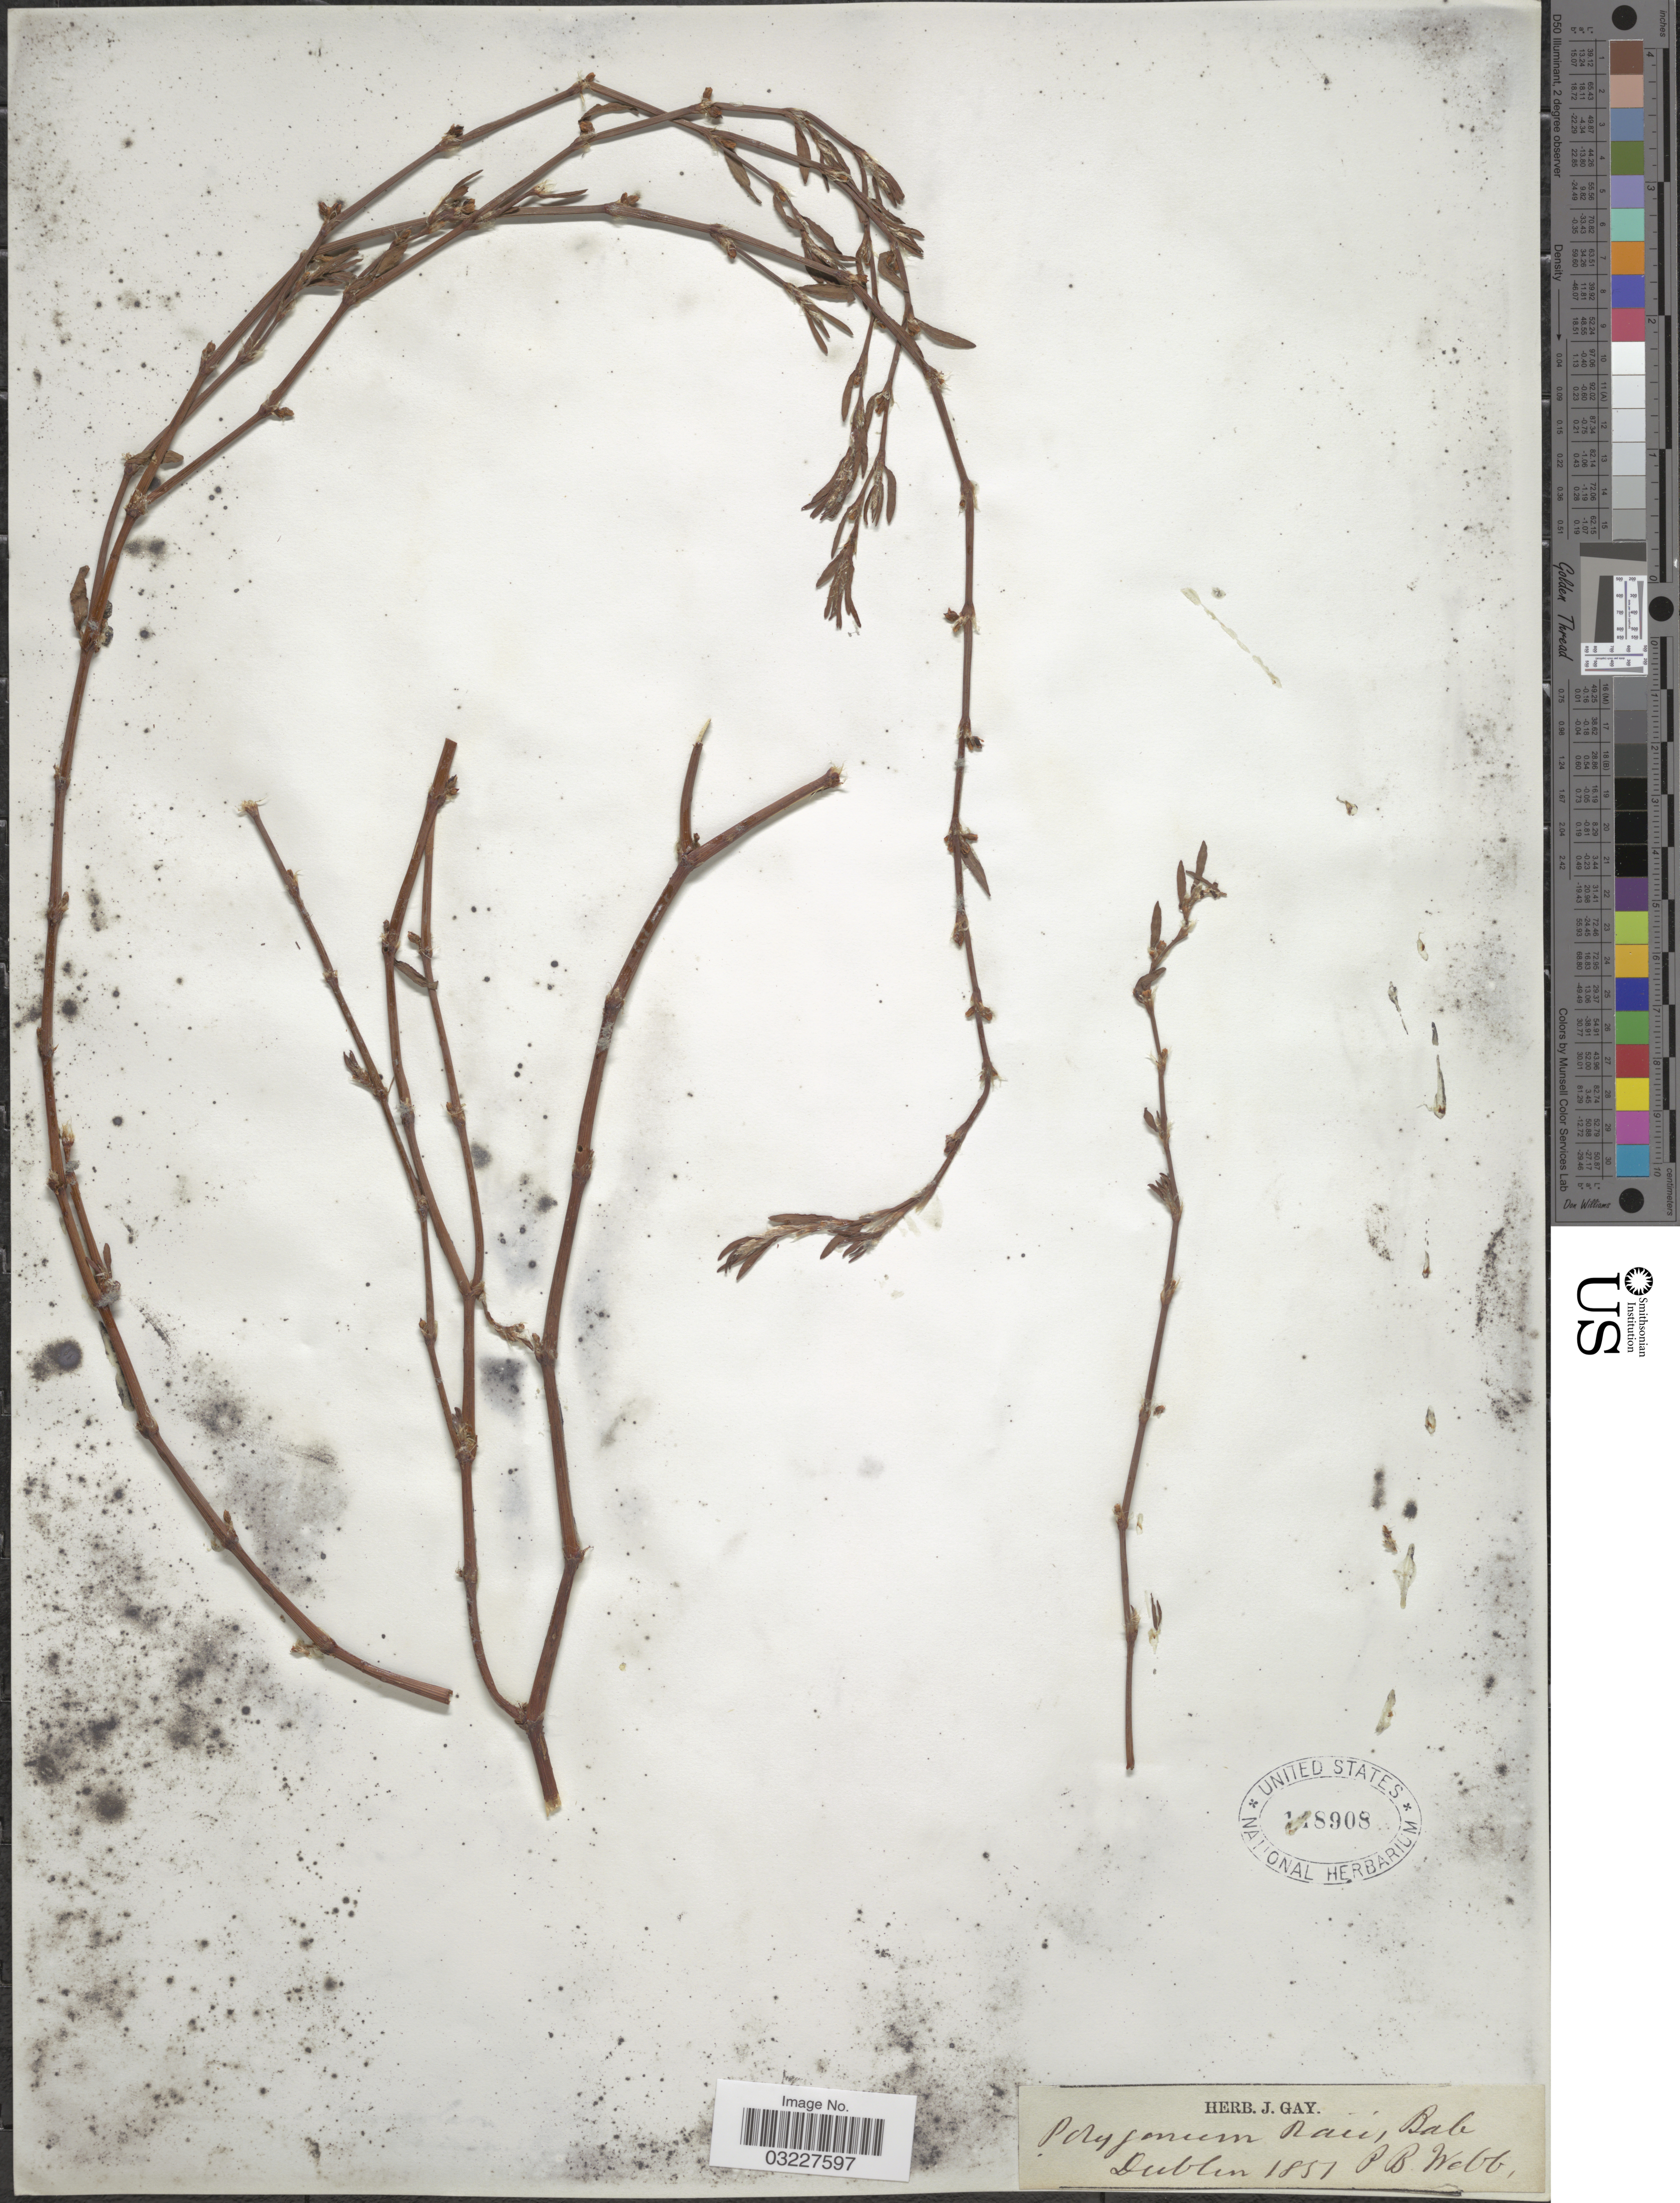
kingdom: Plantae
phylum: Tracheophyta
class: Magnoliopsida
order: Caryophyllales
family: Polygonaceae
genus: Polygonum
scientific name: Polygonum raii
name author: Bab.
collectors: P. B. Webb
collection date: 1851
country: Ireland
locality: Dublin.